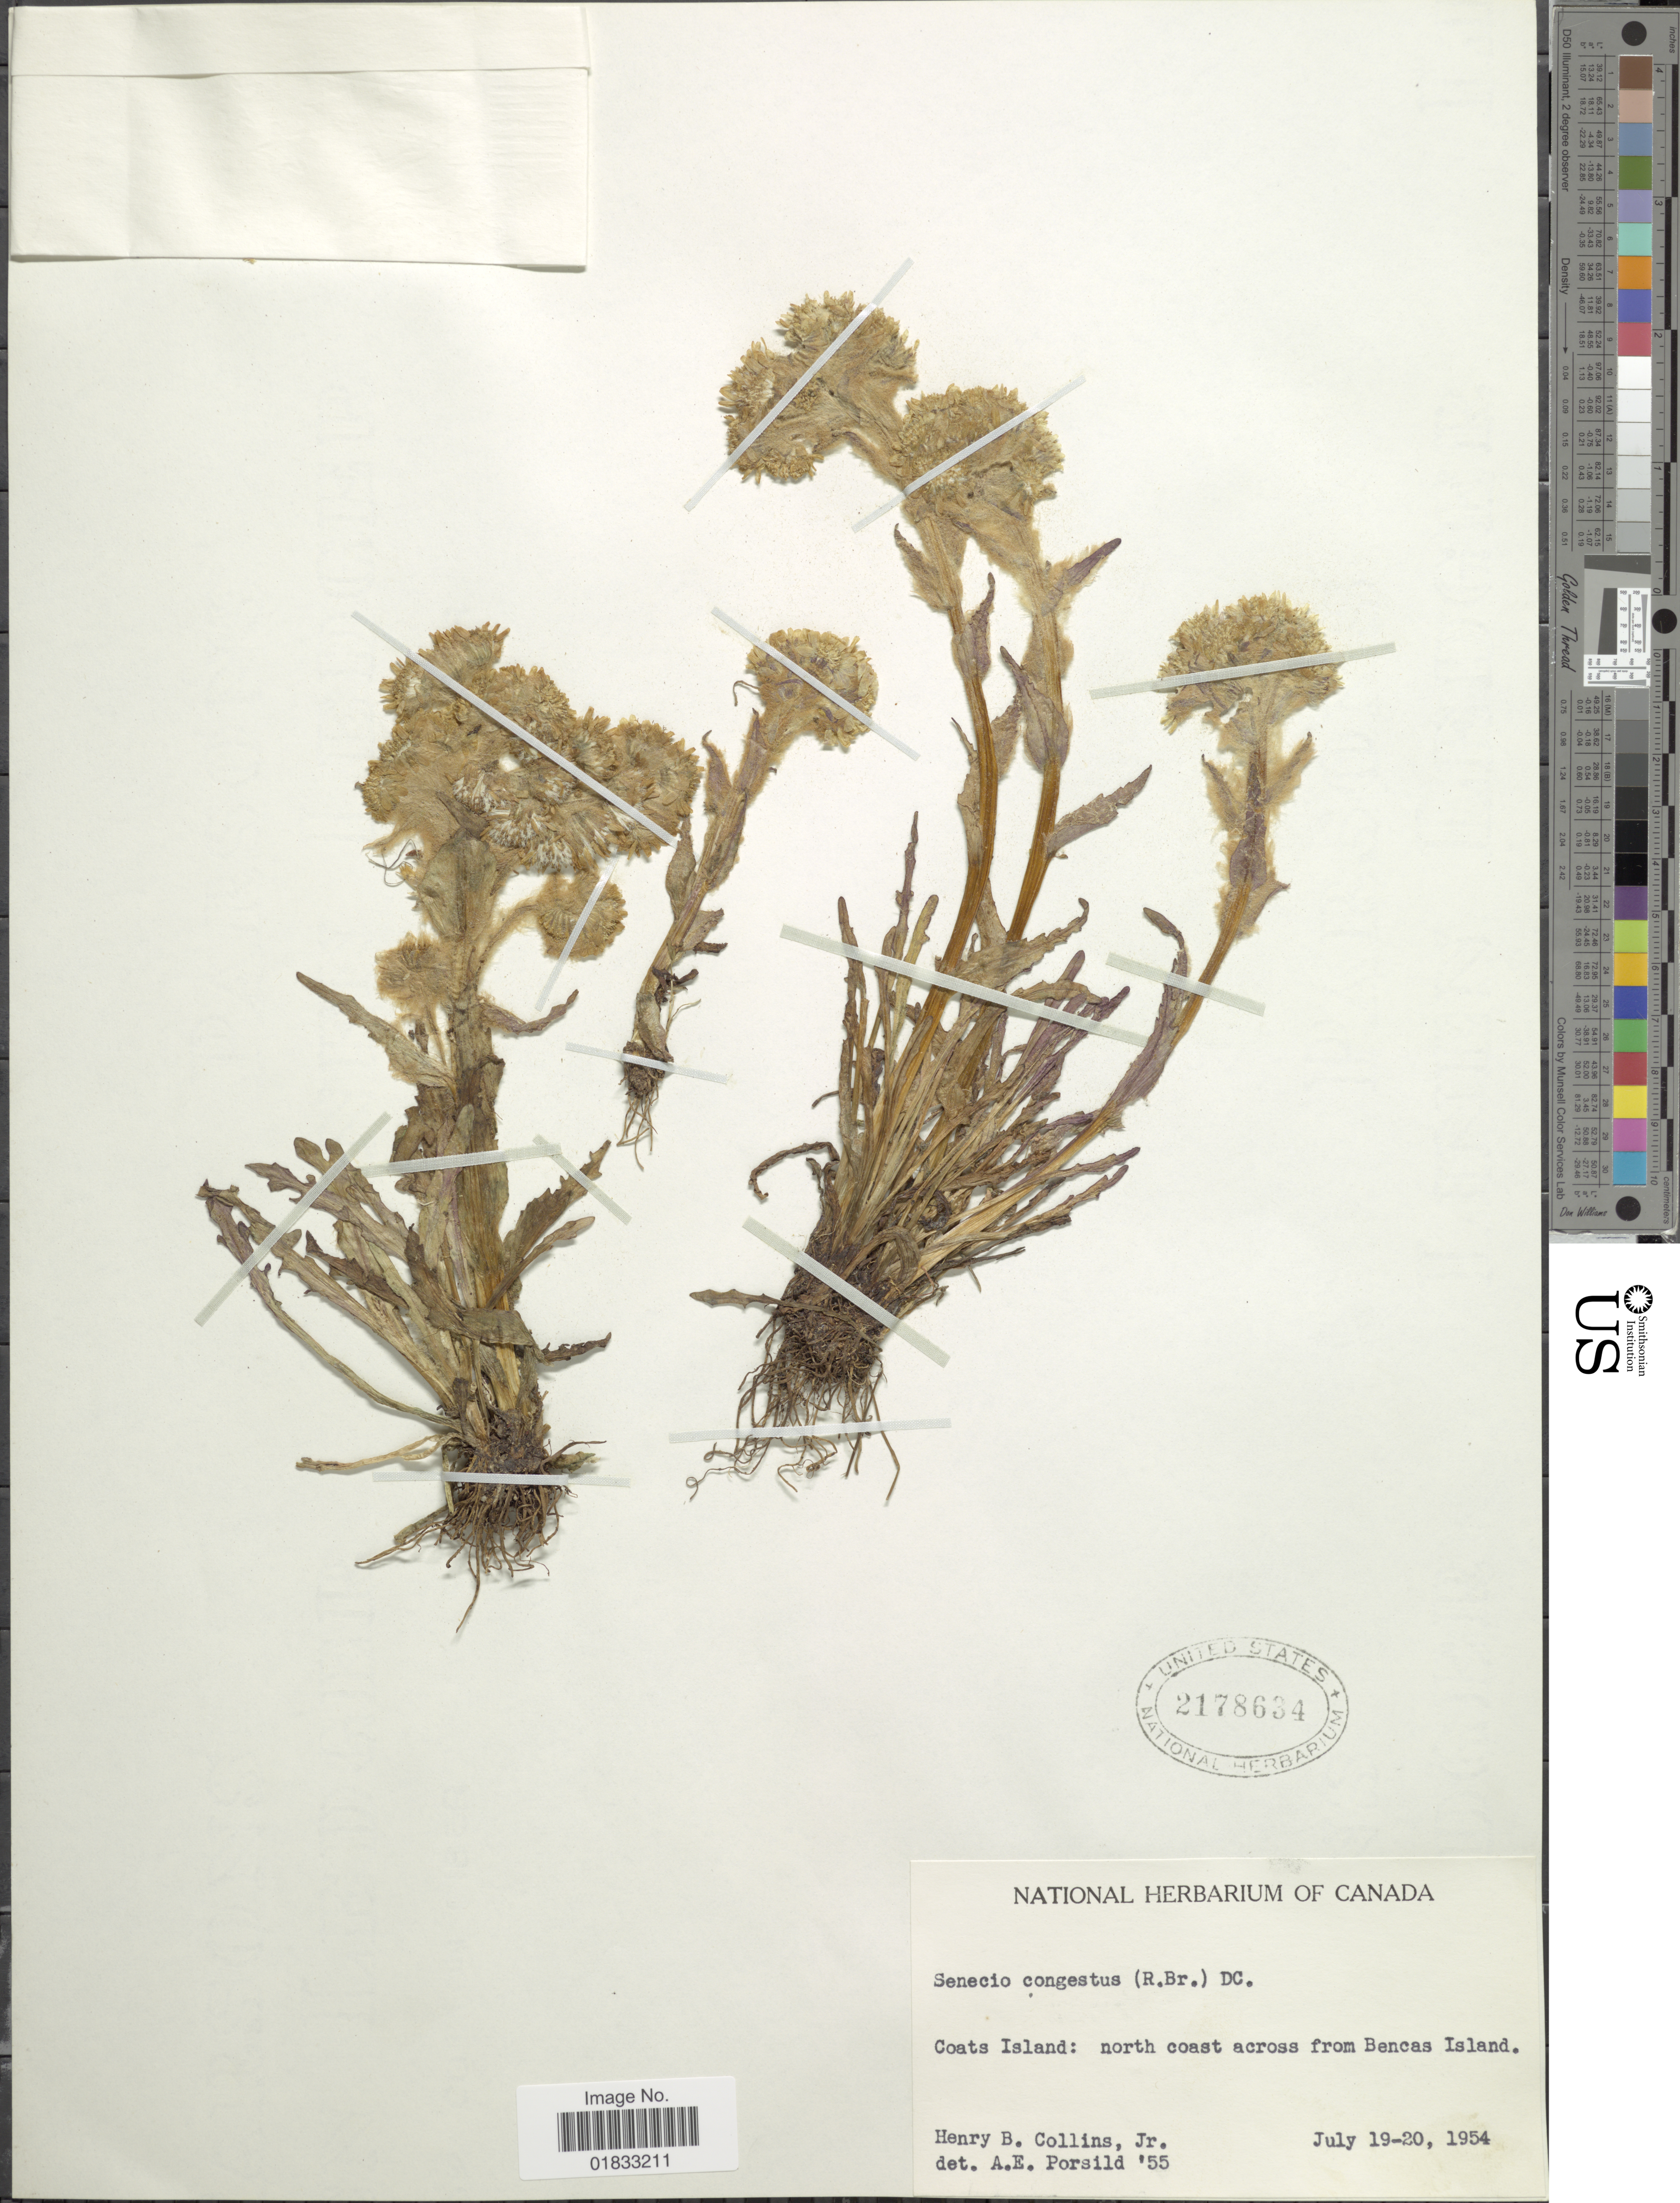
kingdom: Plantae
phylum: Tracheophyta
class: Magnoliopsida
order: Asterales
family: Asteraceae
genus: Tephroseris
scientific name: Tephroseris palustris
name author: (L.) Rchb.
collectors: H. Collins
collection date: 1954-07-19/1954-07-20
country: Canada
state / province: Nunavut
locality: Coats Island: north coast across from Bencas Island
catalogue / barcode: US 2178634